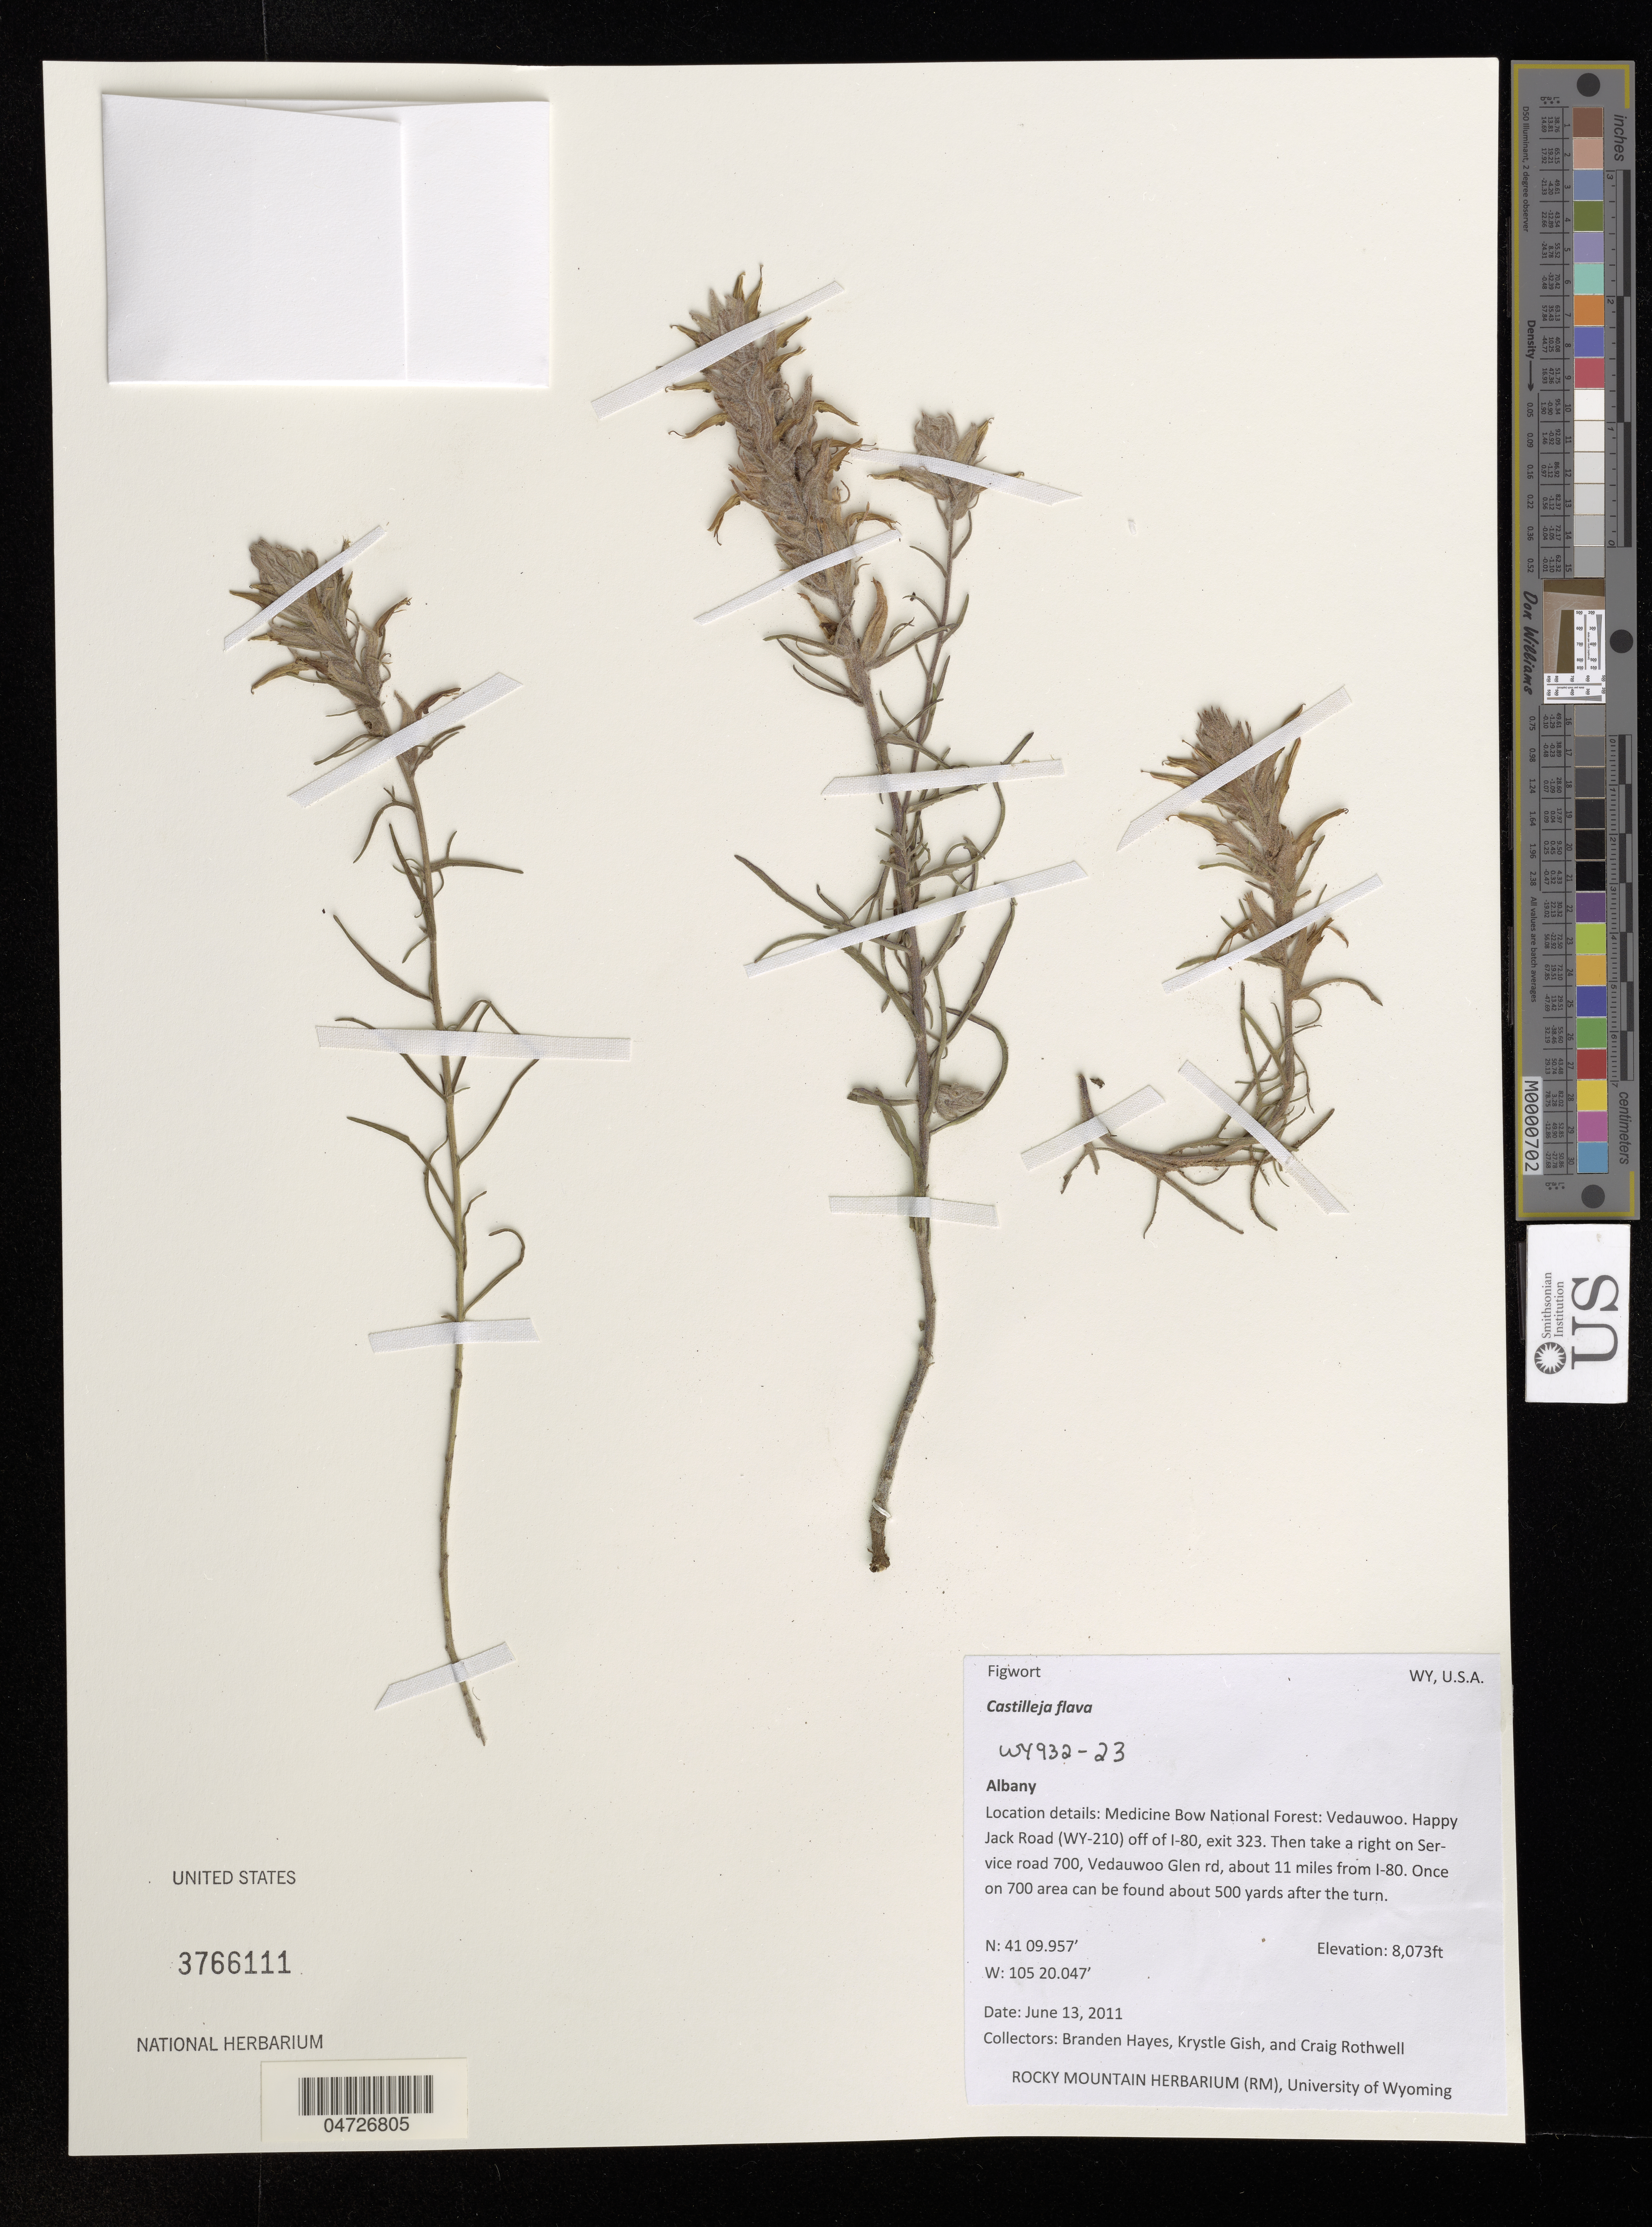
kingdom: Plantae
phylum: Tracheophyta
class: Magnoliopsida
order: Lamiales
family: Orobanchaceae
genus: Castilleja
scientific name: Castilleja flava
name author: S. Watson in C. King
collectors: B. Hayes, K. Gish & C. Rothwell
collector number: WY932-23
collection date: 2011-06-13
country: United States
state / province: Wyoming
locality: Albany. Medicine Bow National Forest: Vedauwoo. Happy Jack Road (WY-210) off of I-80, exit 323. Then take a right on Service road 700, Vedauwoo Glen rd, about 11 miles from I-80. Once on 700 area can be found about 500 yards after the turn.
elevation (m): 2461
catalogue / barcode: US 3766111